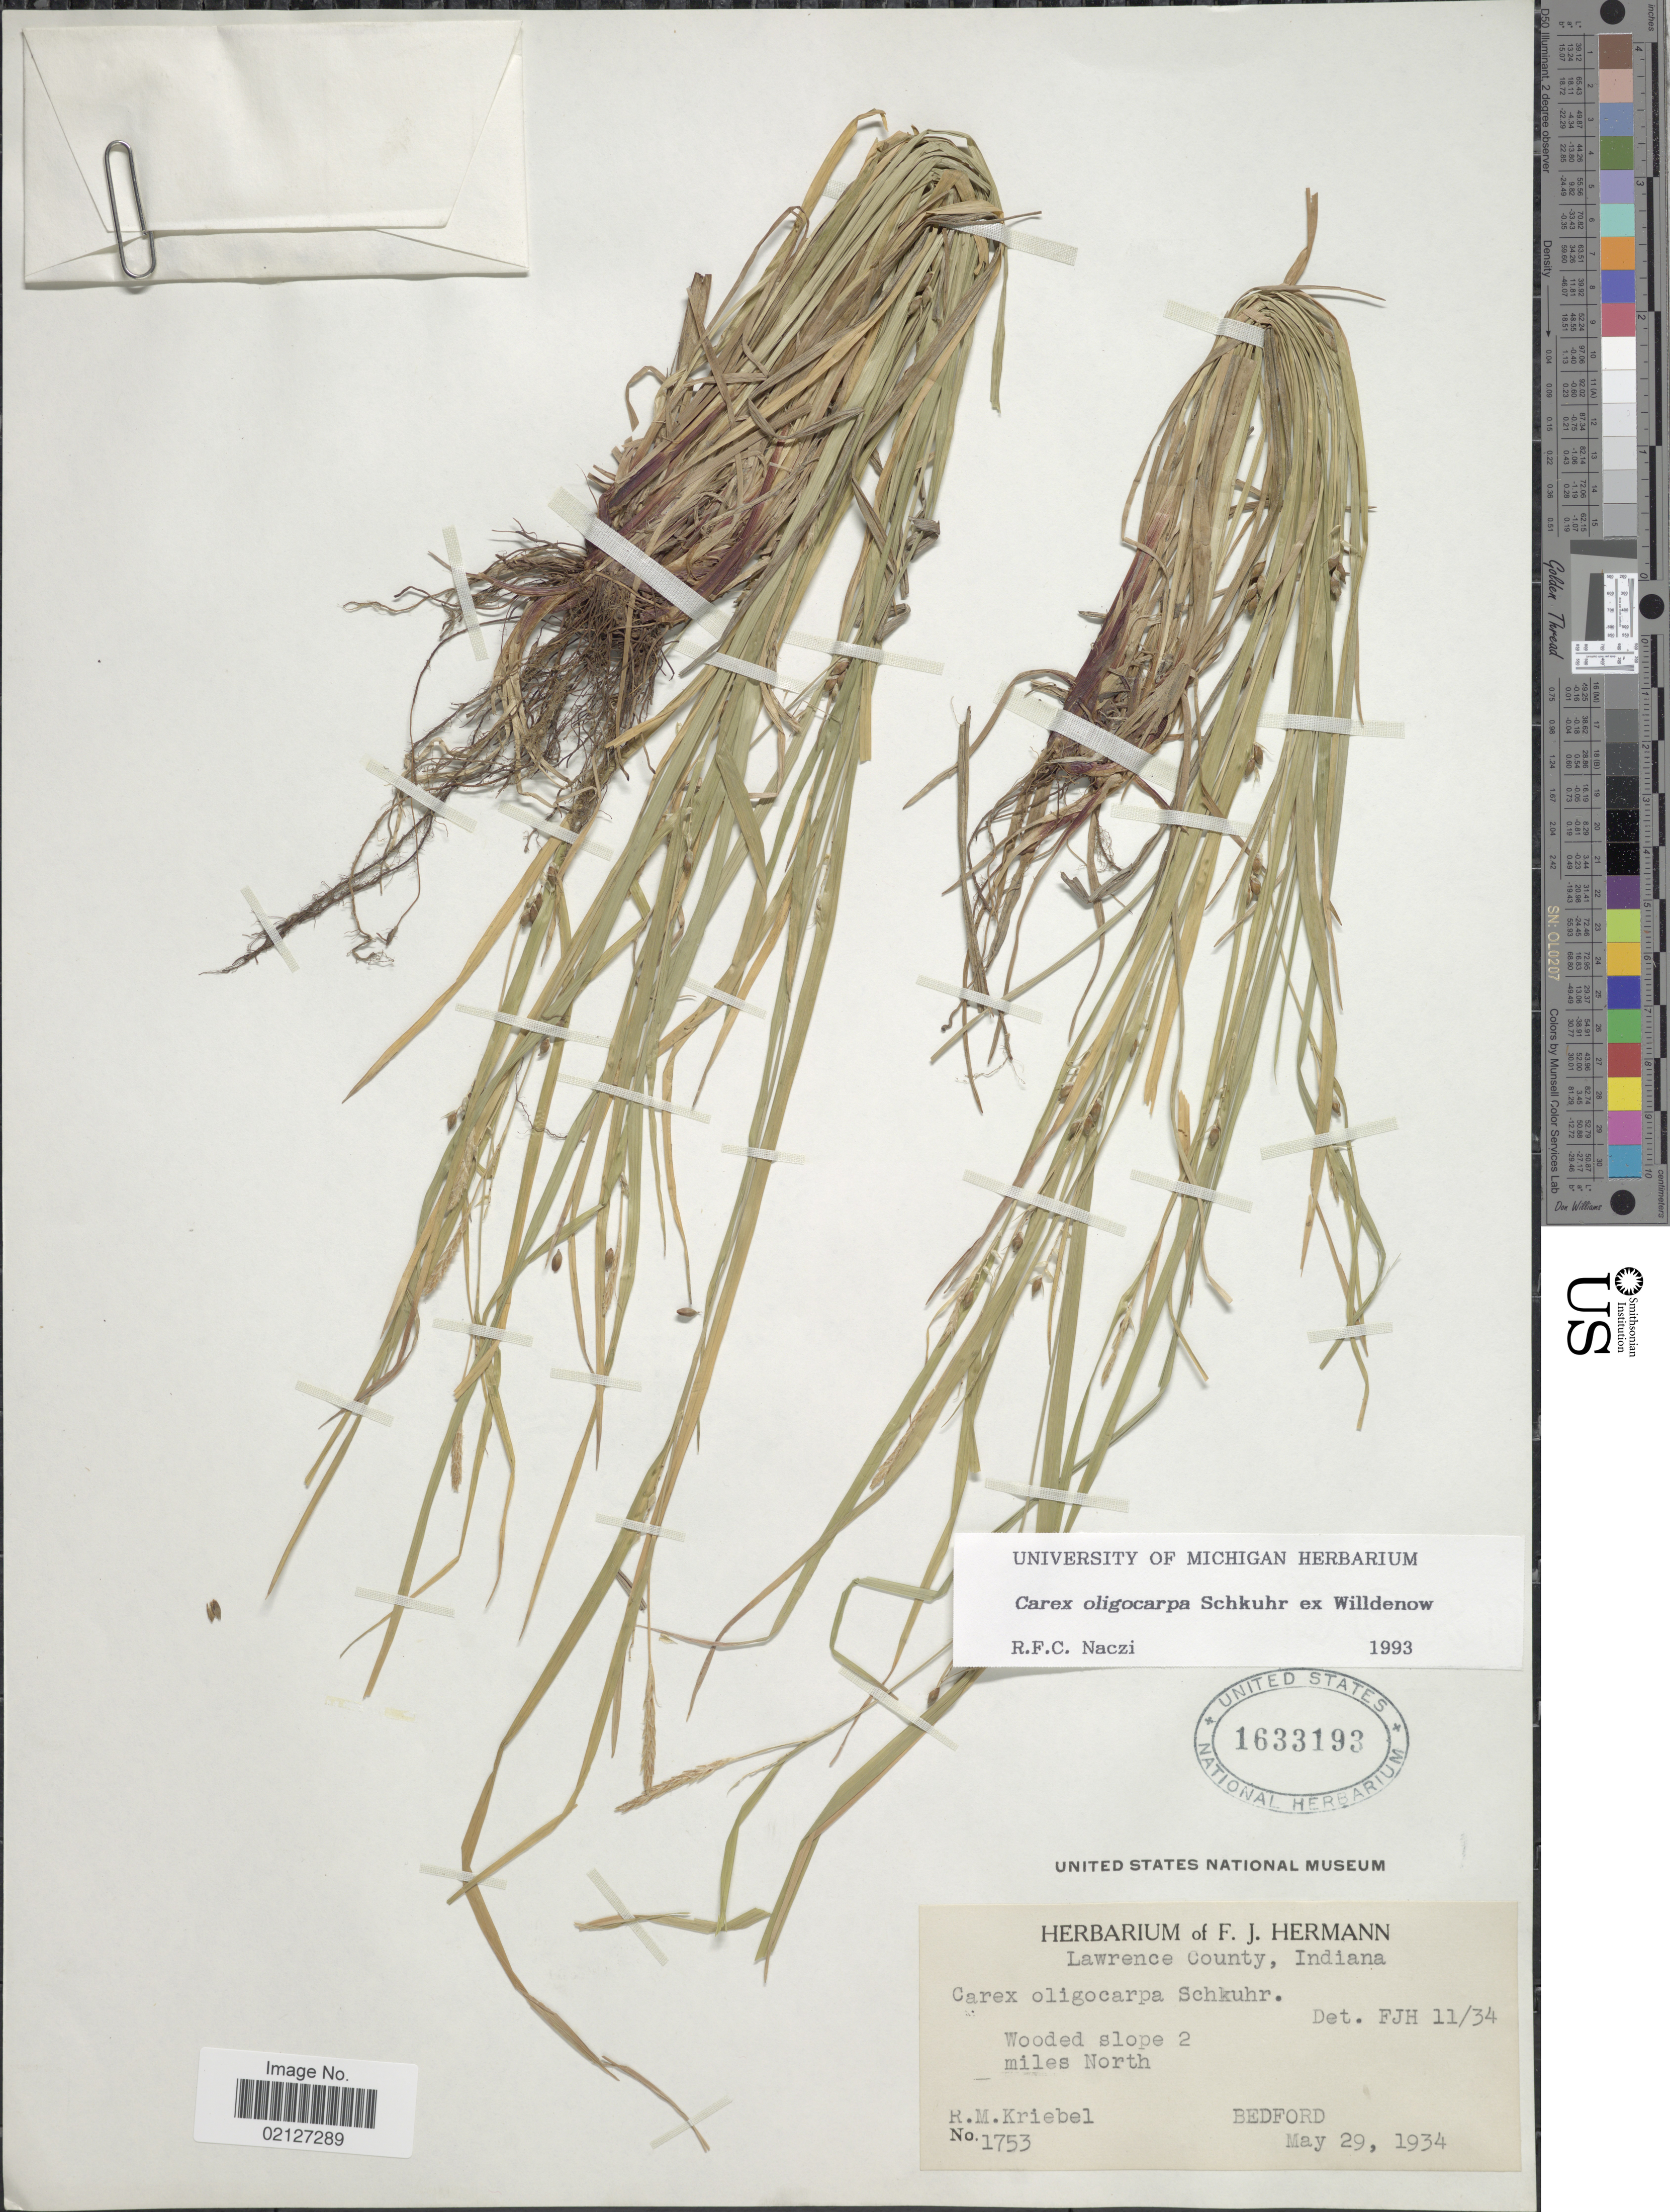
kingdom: Plantae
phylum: Tracheophyta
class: Liliopsida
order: Poales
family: Cyperaceae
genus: Carex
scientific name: Carex oligocarpa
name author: Willd.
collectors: R. Kriebel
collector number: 1753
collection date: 1934-05-29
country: United States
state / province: Indiana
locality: Lawrence County, wooded slope 2 miles north, Bedford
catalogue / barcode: US 1633193